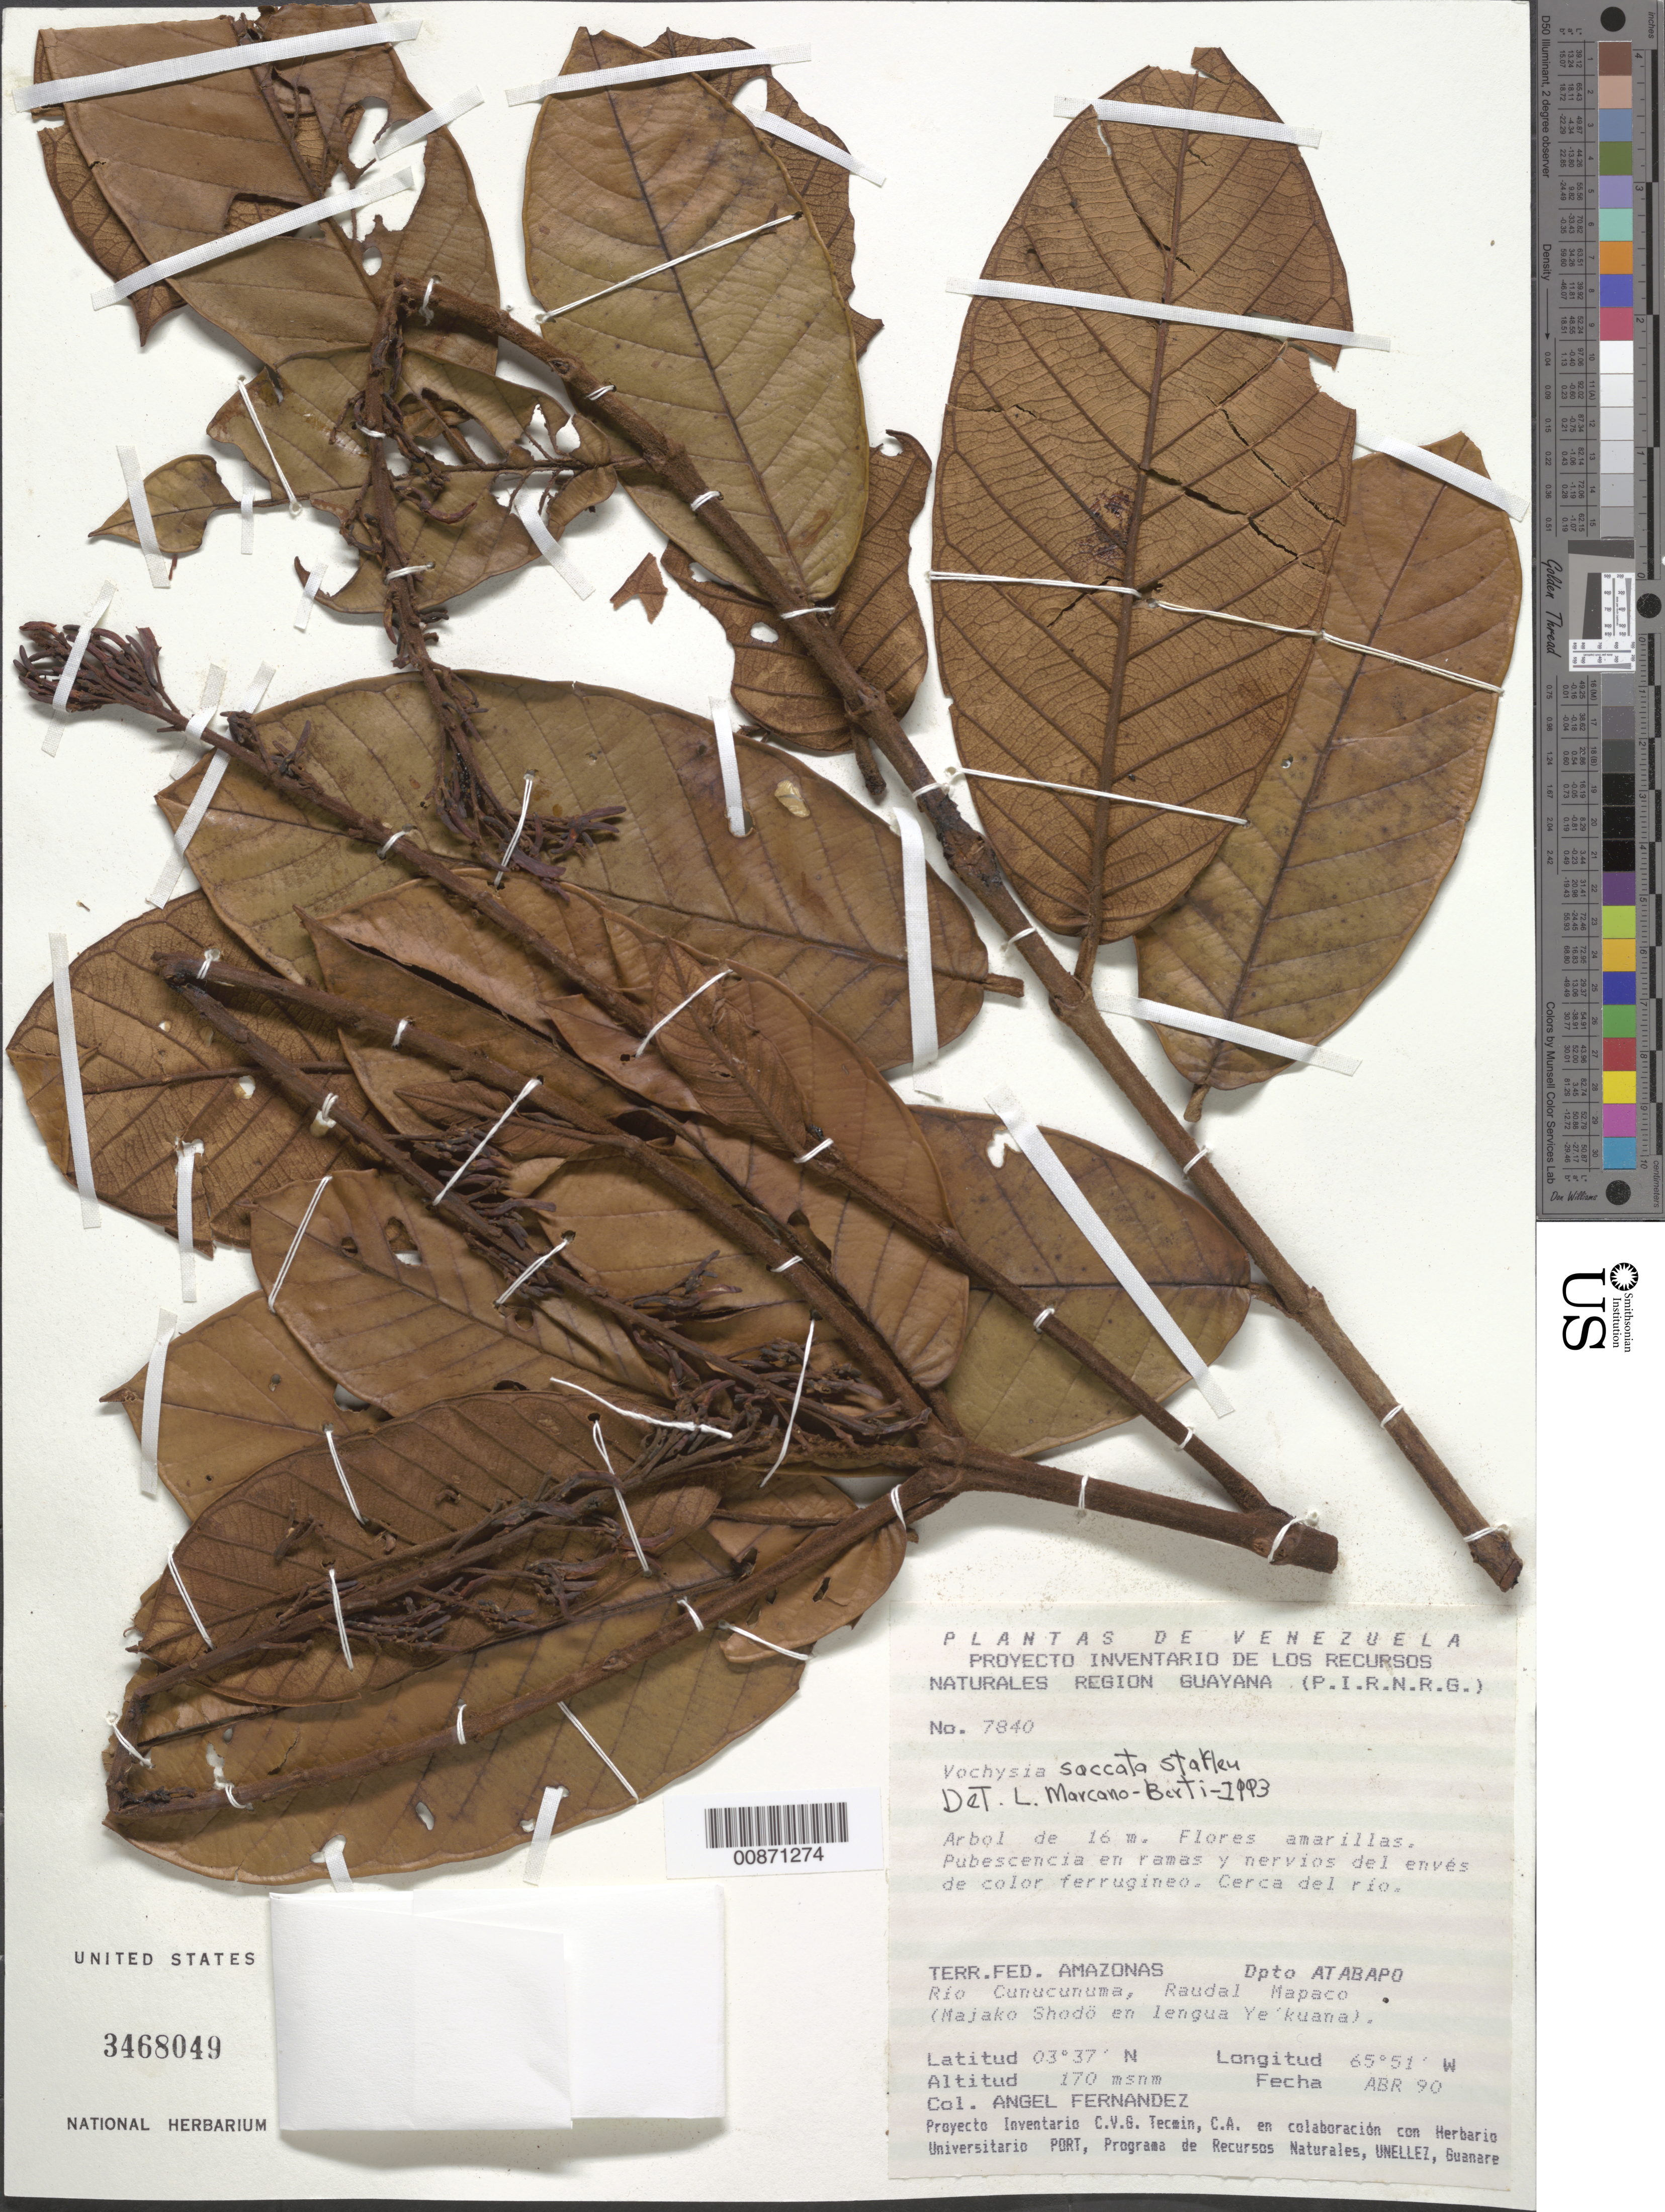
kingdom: Plantae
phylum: Tracheophyta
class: Magnoliopsida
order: Myrtales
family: Vochysiaceae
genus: Vochysia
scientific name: Vochysia saccata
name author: Stafleu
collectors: Á. Fernández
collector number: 7840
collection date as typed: Transcribed d/m/y: /4/90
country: Venezuela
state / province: Amazonas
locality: Terr. Fed. Amazonas. Río Cunucunuma, Raudal Mapaco.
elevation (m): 170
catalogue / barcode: US 3468049